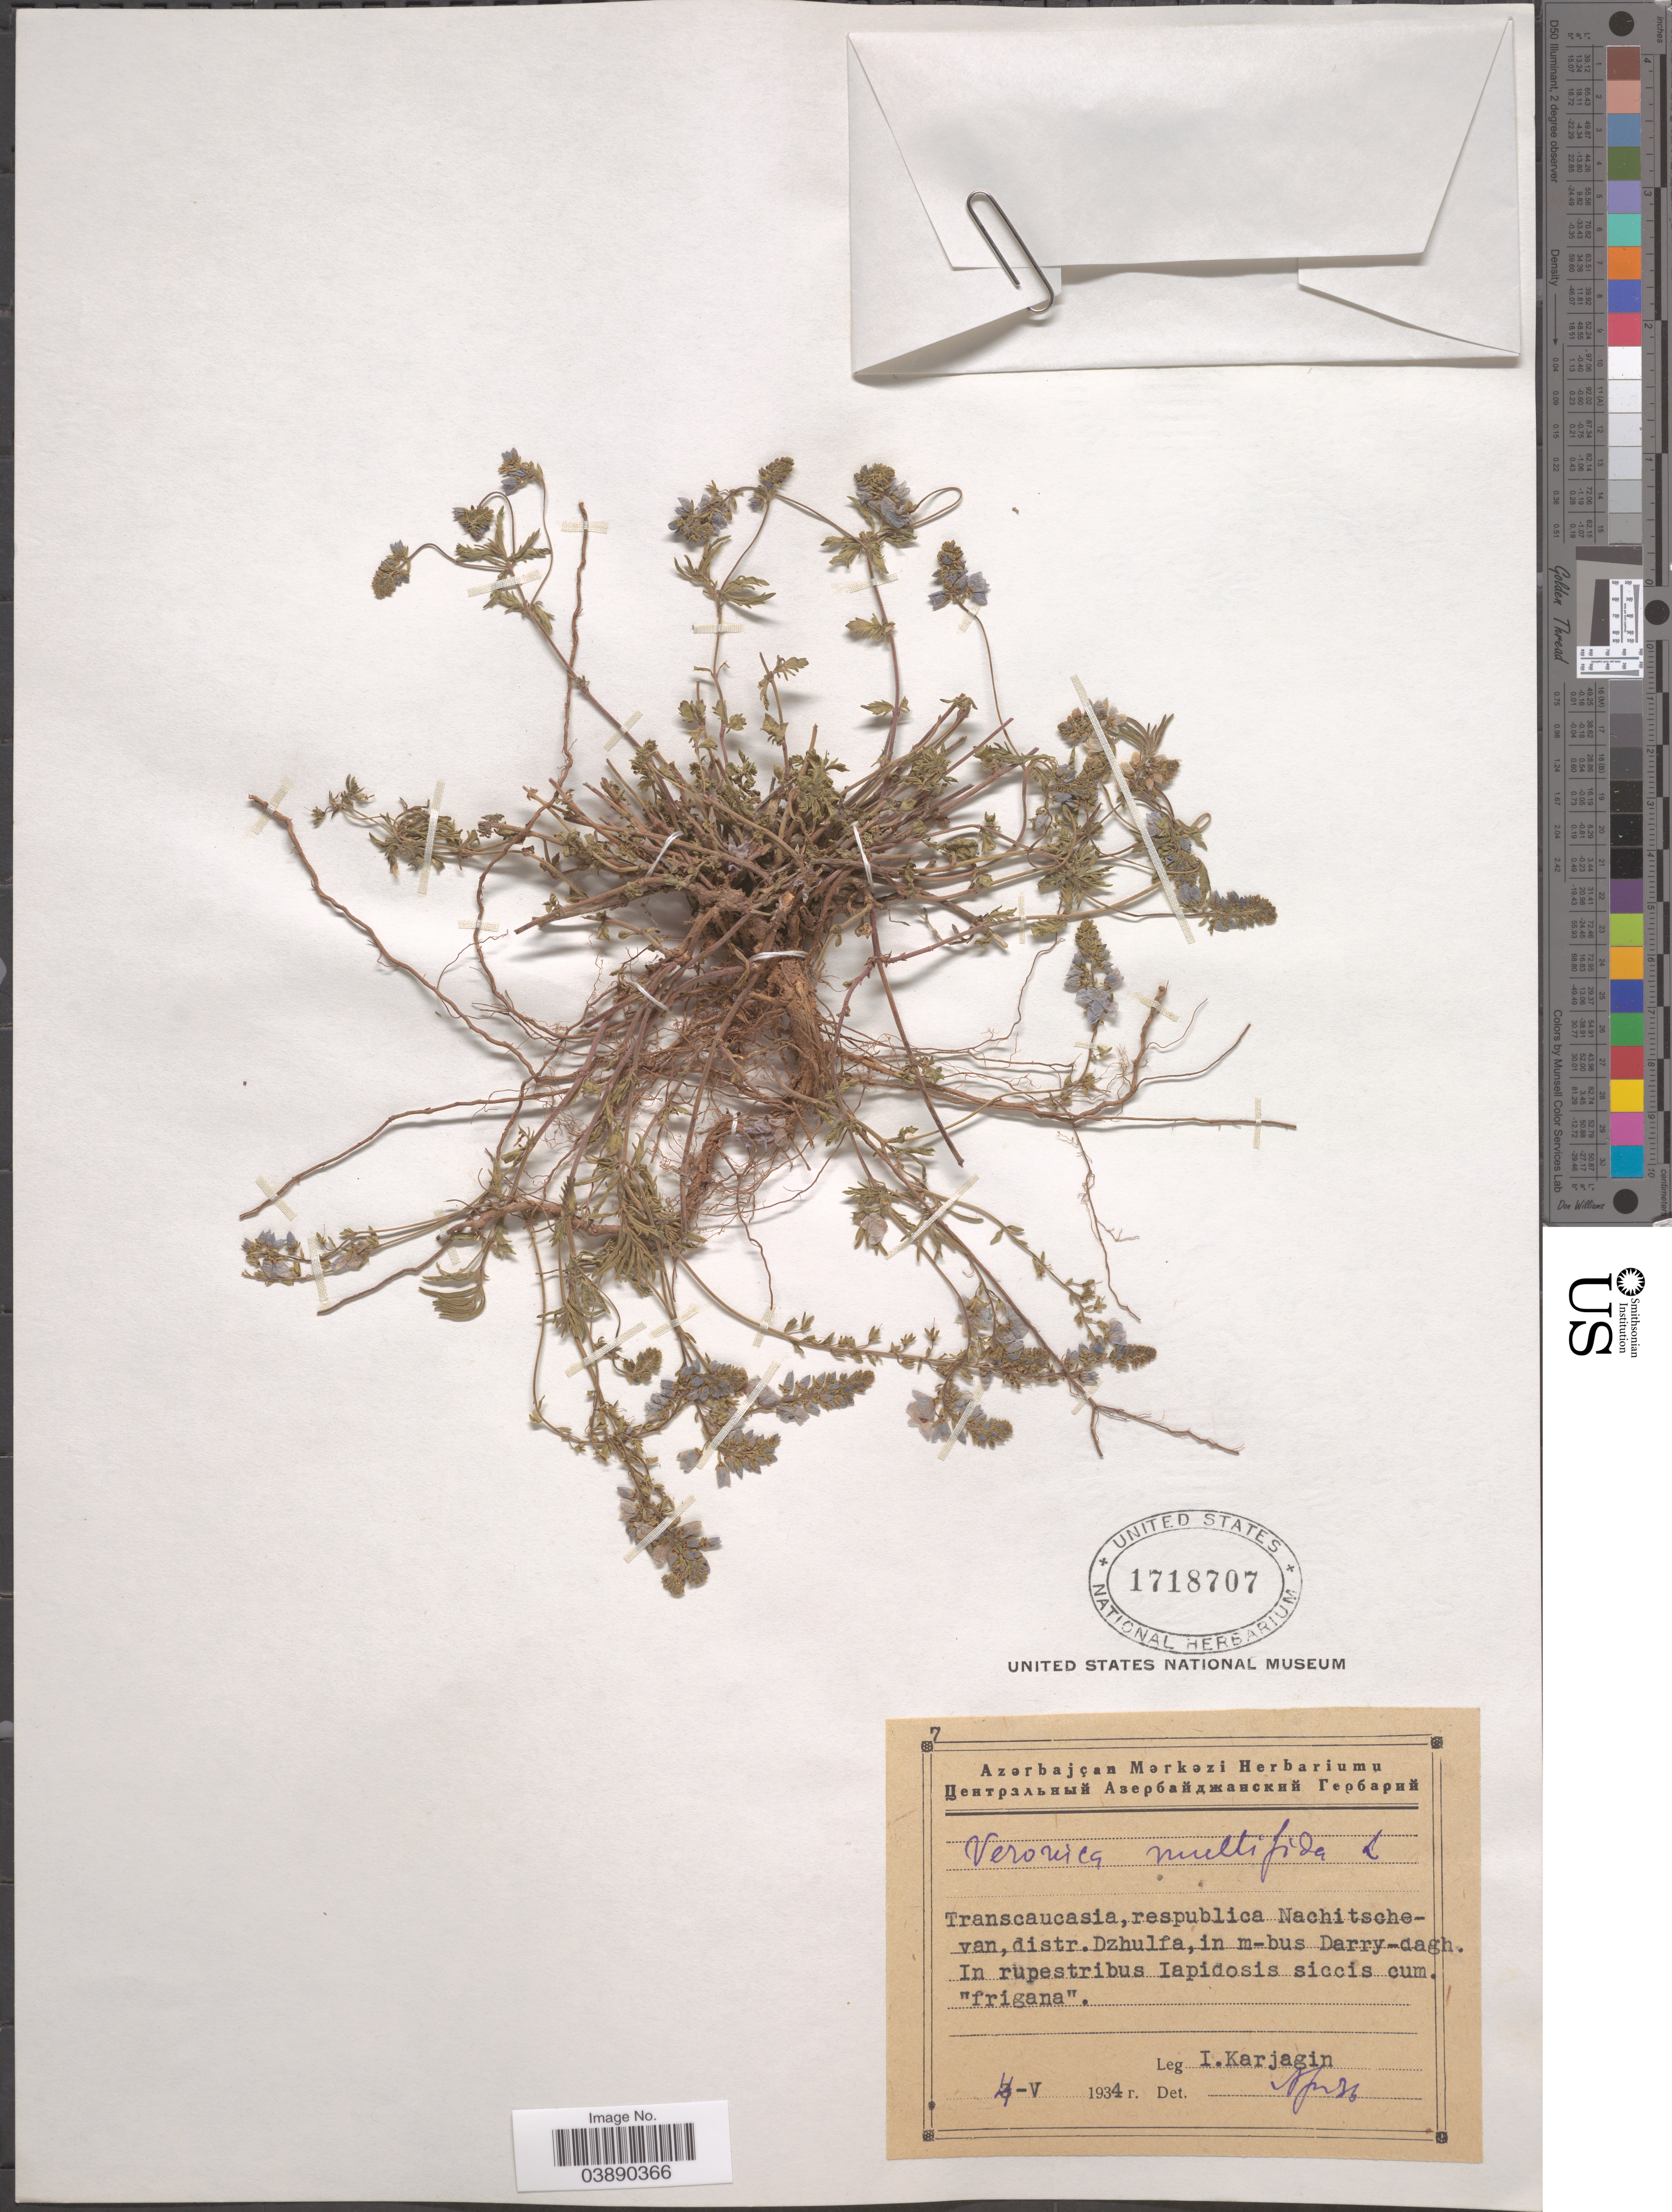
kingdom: Plantae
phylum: Tracheophyta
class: Magnoliopsida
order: Lamiales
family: Plantaginaceae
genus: Veronica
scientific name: Veronica multifida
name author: L.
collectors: I. Karjagin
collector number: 7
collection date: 1934-05-04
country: Azerbaijan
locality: Transcaucasia, respublica Nachitschevan, distr. Dzhulfa, in m-bus Darry-dagh.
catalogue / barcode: US 1718707